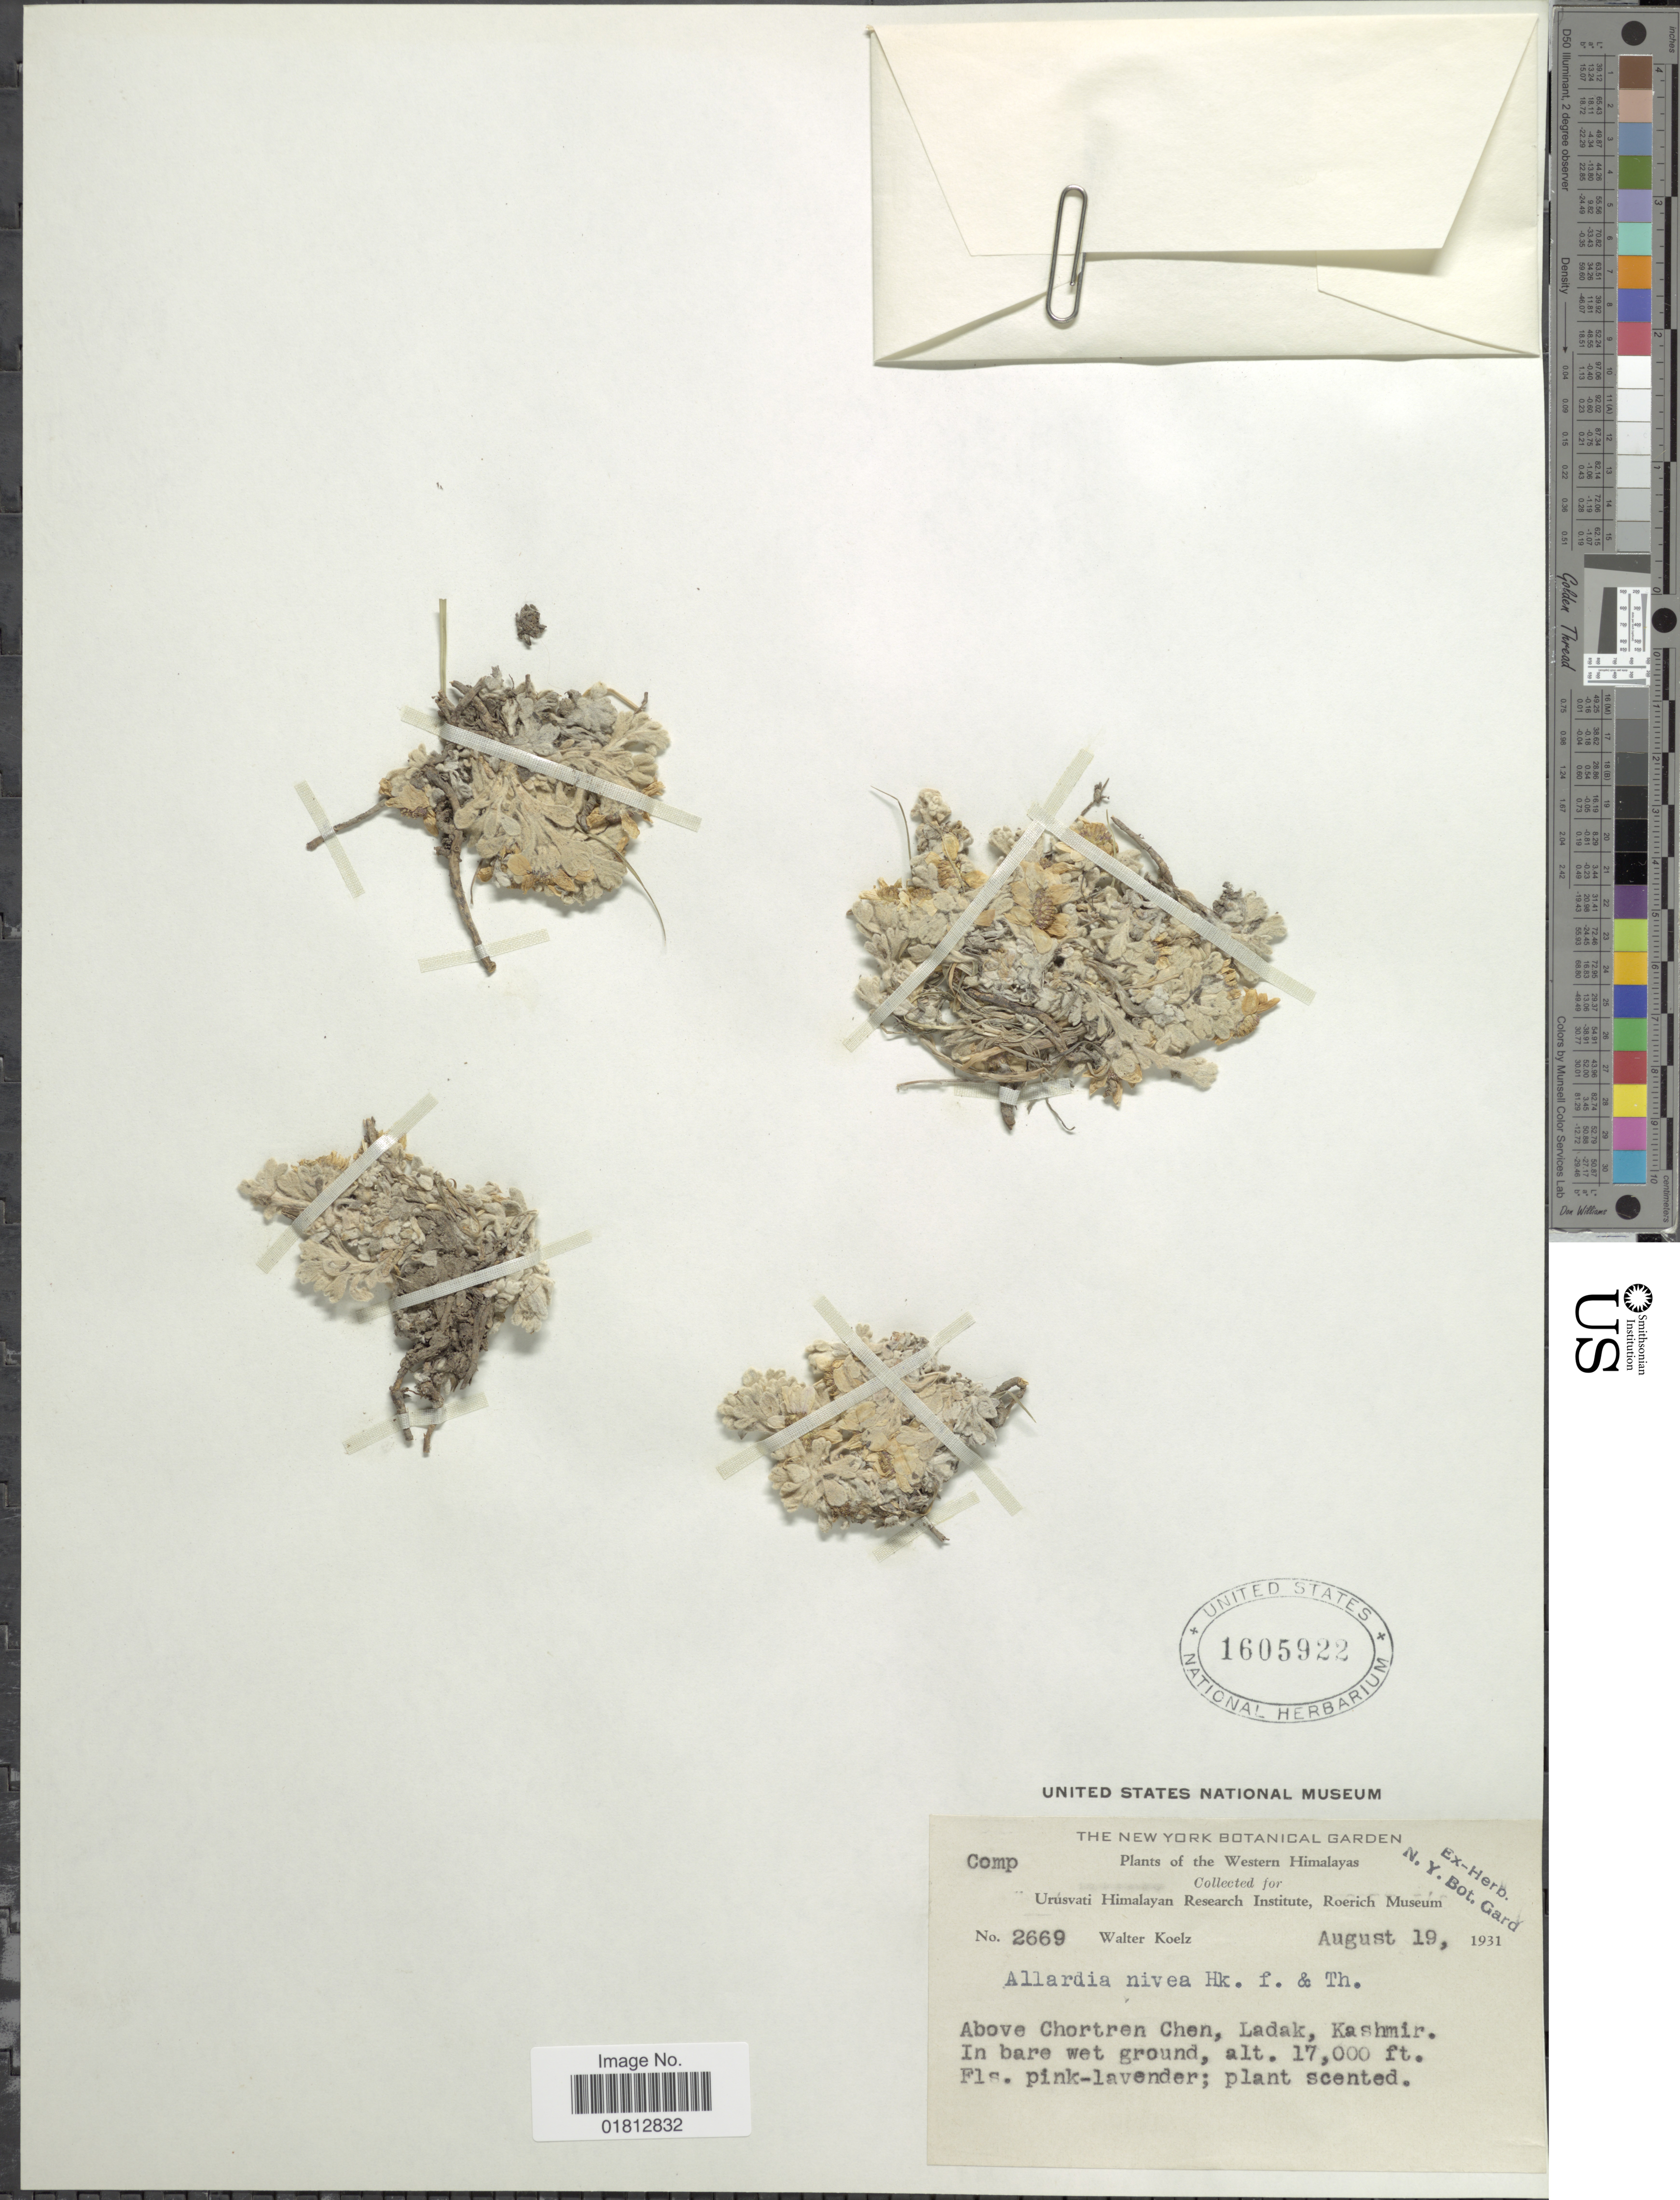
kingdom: Plantae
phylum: Tracheophyta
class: Magnoliopsida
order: Asterales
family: Asteraceae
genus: Allardia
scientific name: Allardia nivea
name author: Hook. f. & Thomson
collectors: W. N. Koelz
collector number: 2669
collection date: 1931-08-19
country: India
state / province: Ladakh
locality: Western Himalayas, above Chortren Chen, Ladak, Kashmir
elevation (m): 5182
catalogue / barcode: US 1605922